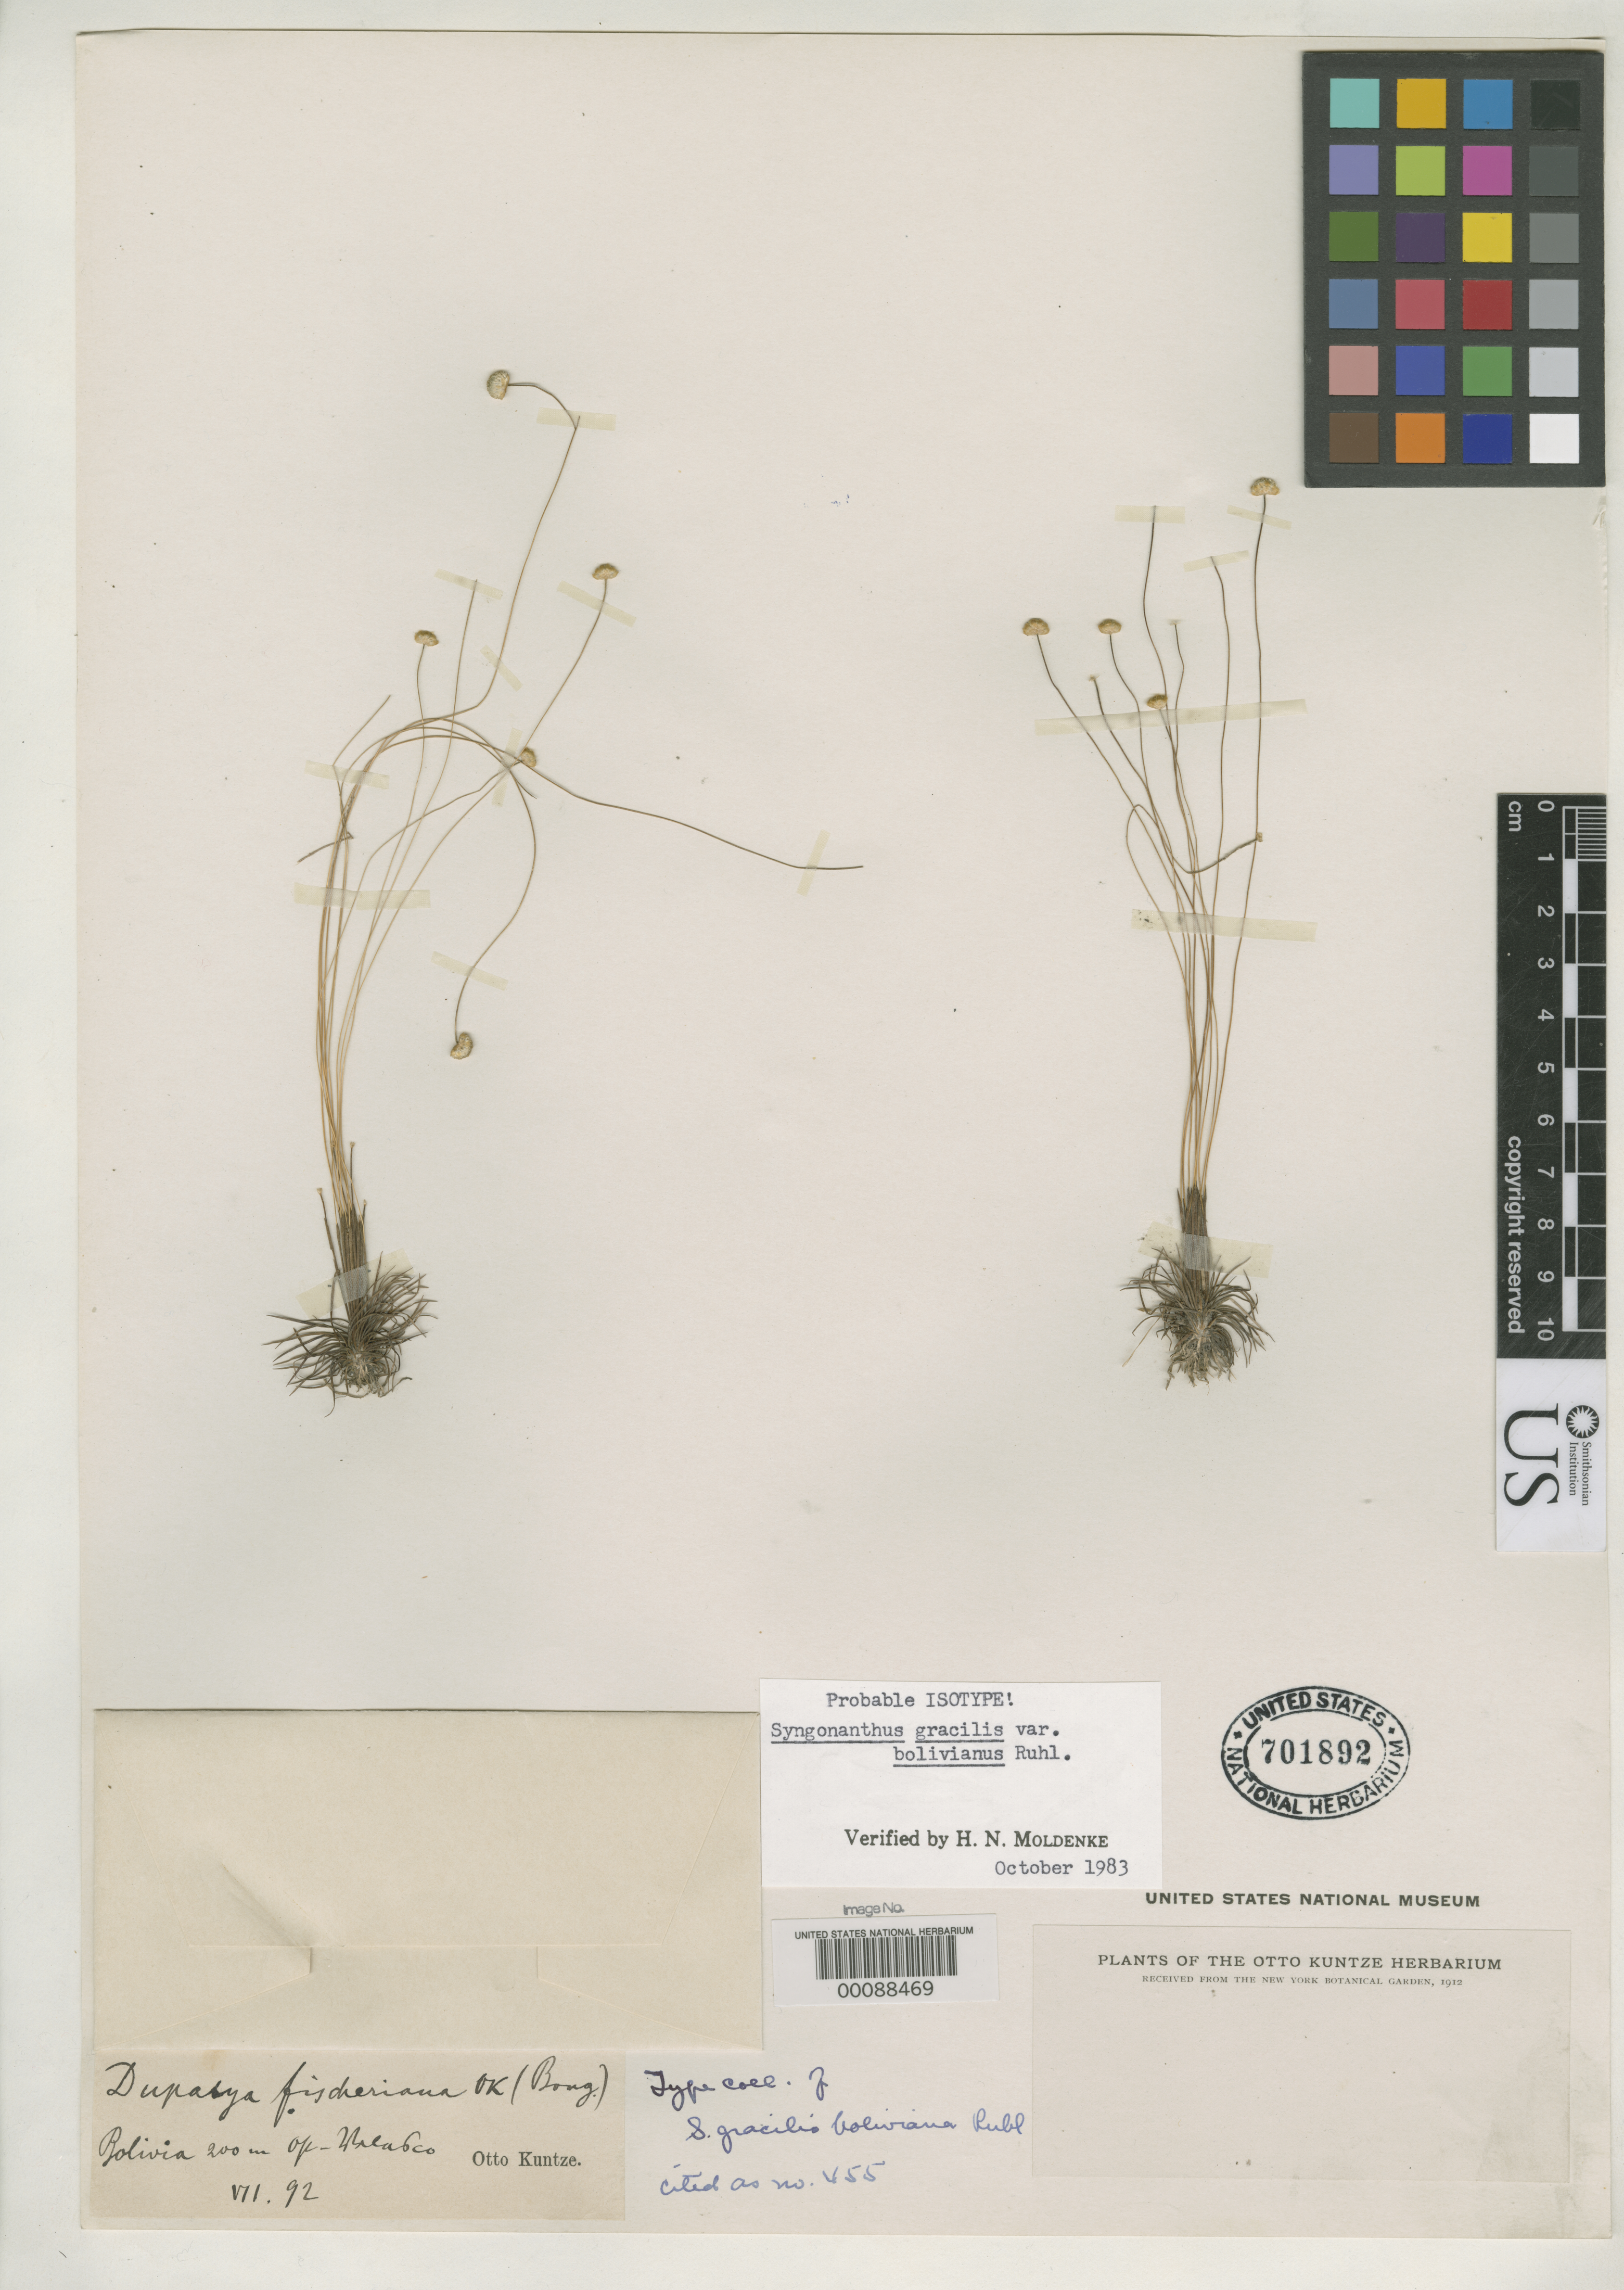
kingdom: Plantae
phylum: Tracheophyta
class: Liliopsida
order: Poales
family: Eriocaulaceae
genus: Syngonanthus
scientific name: Syngonanthus gracilis var. boliviana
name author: Ruhland in Engl.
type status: Isotype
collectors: C.E.O. Kuntze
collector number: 455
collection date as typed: Jun 1892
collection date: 1892-06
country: Bolivia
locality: Ost-Velasco.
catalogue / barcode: US 701892